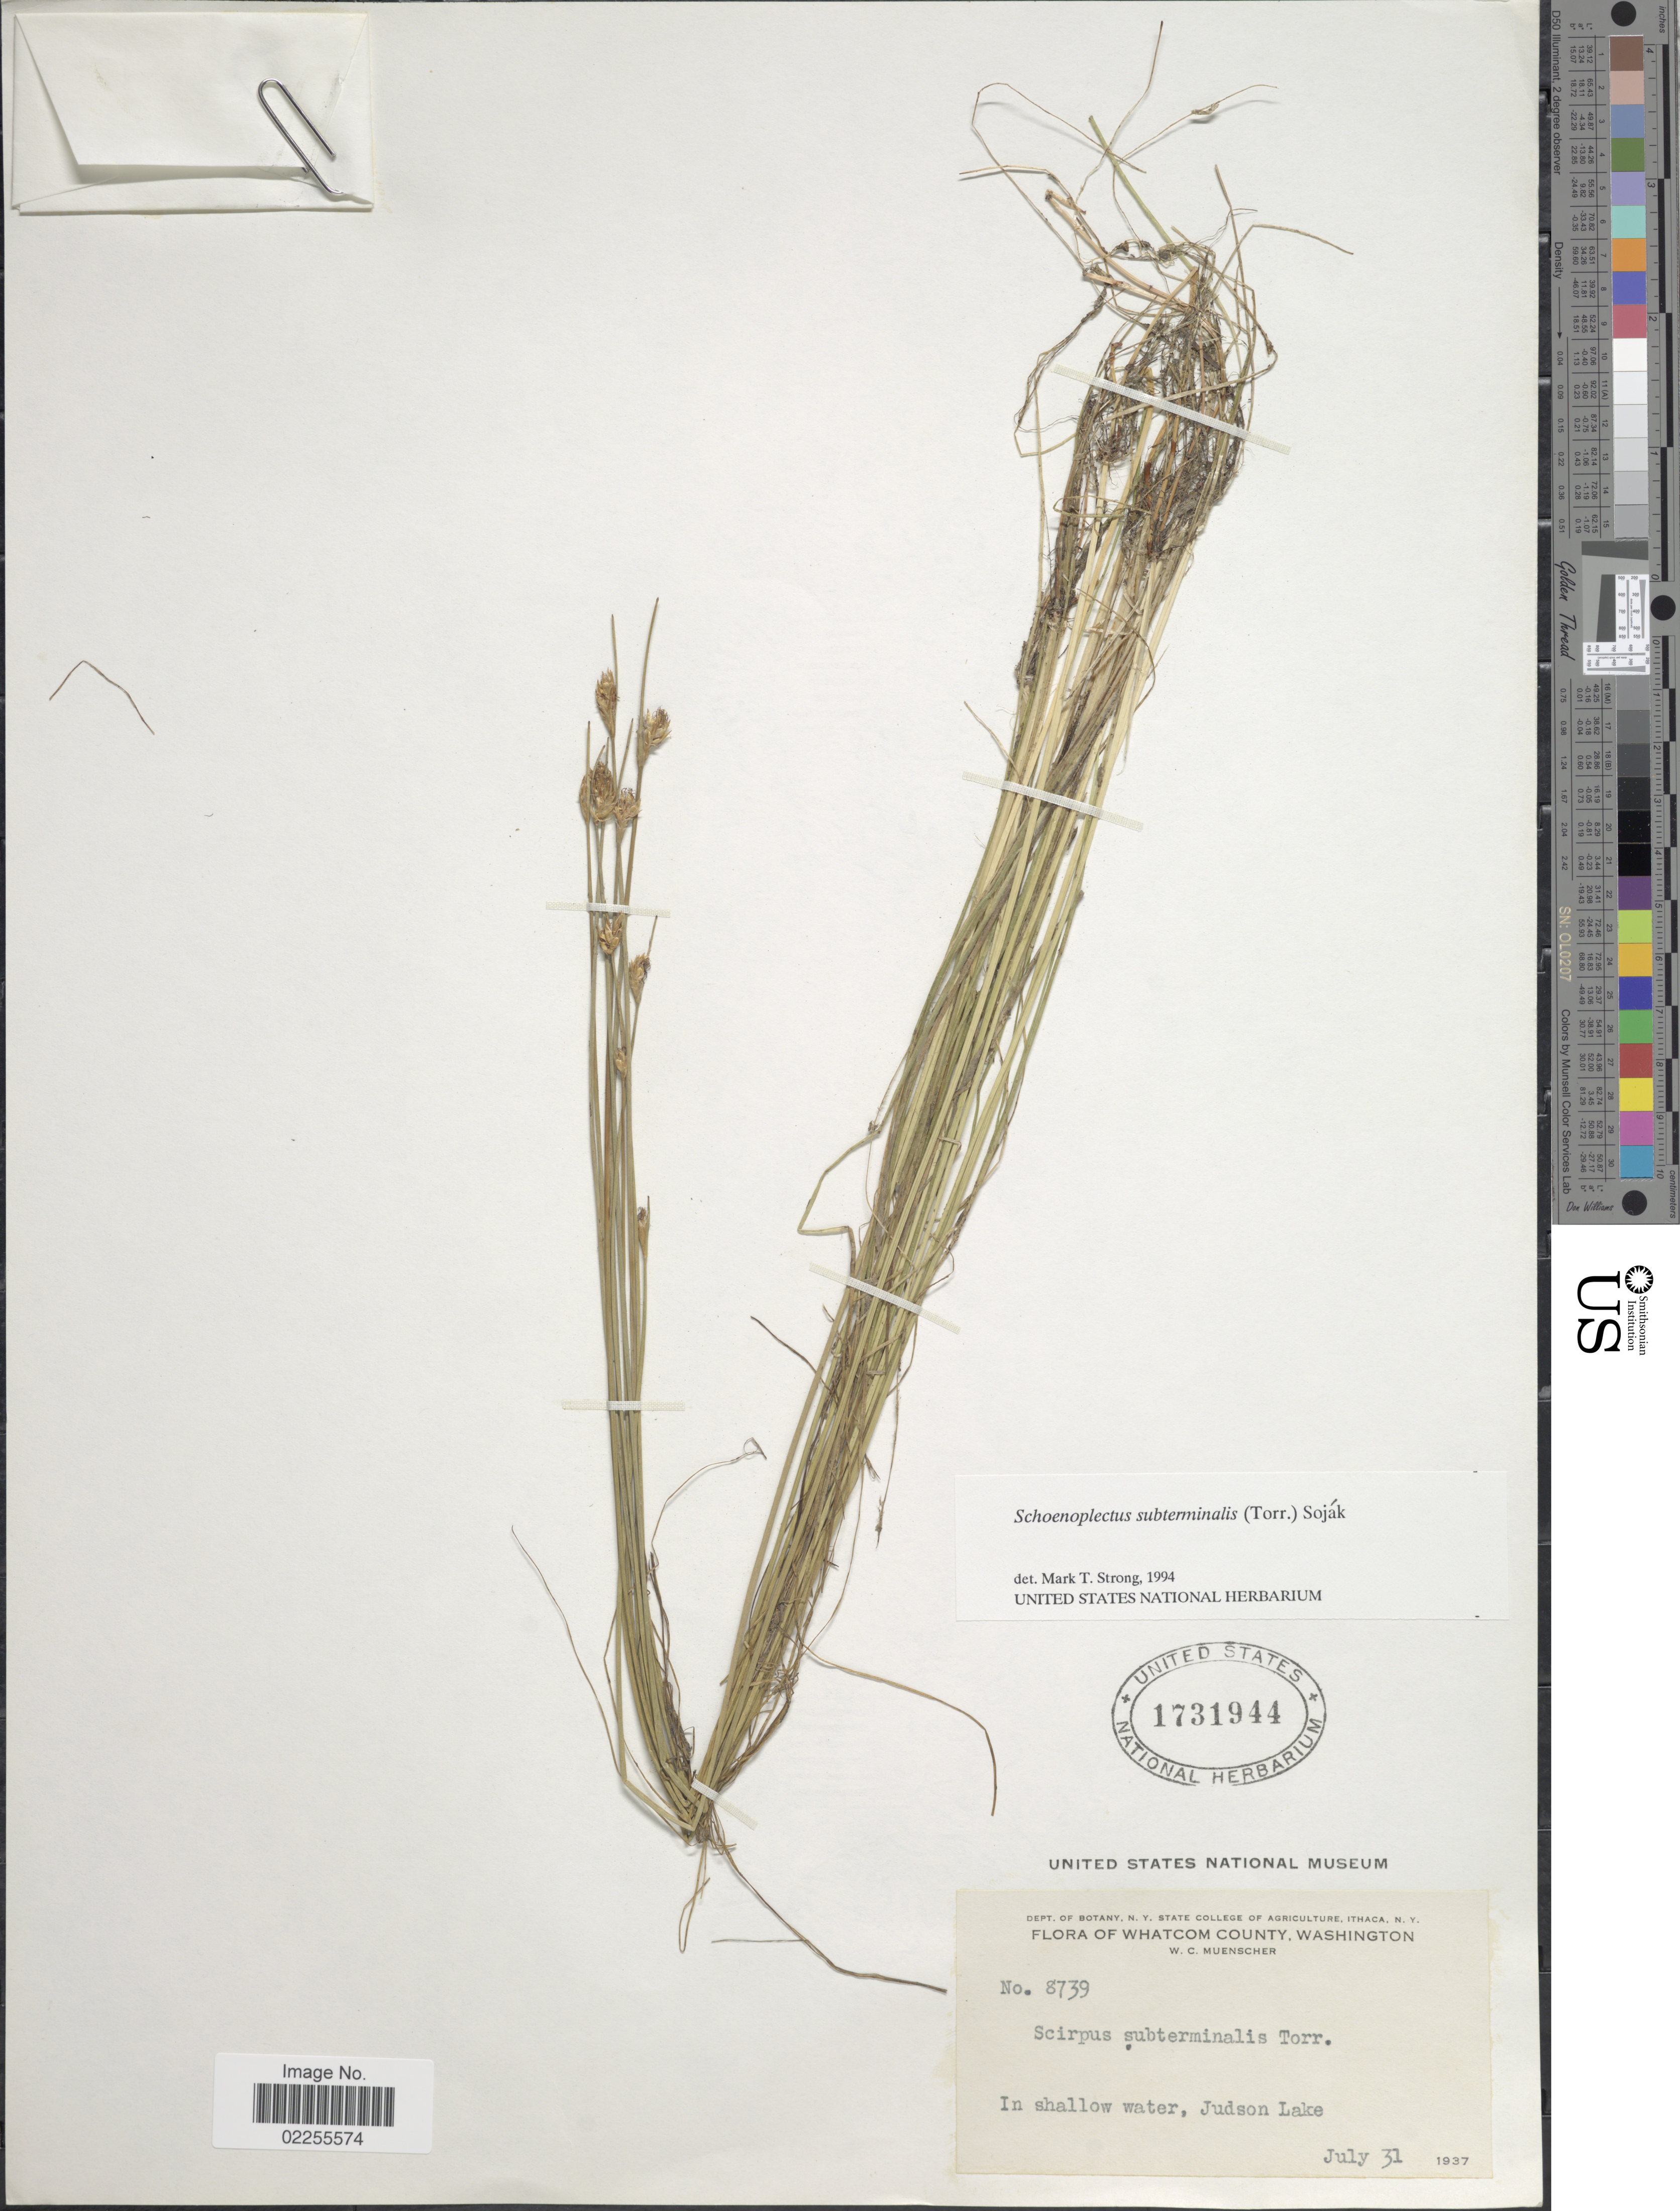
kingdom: Plantae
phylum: Tracheophyta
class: Liliopsida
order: Poales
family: Cyperaceae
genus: Schoenoplectus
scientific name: Schoenoplectus subterminalis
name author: (Torr.) Soják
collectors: W. Muenscher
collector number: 8739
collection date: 1937-07-31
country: United States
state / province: Washington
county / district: Whatcom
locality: Whatcom County, in shallw water, Judson Lake.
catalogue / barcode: US 1731944